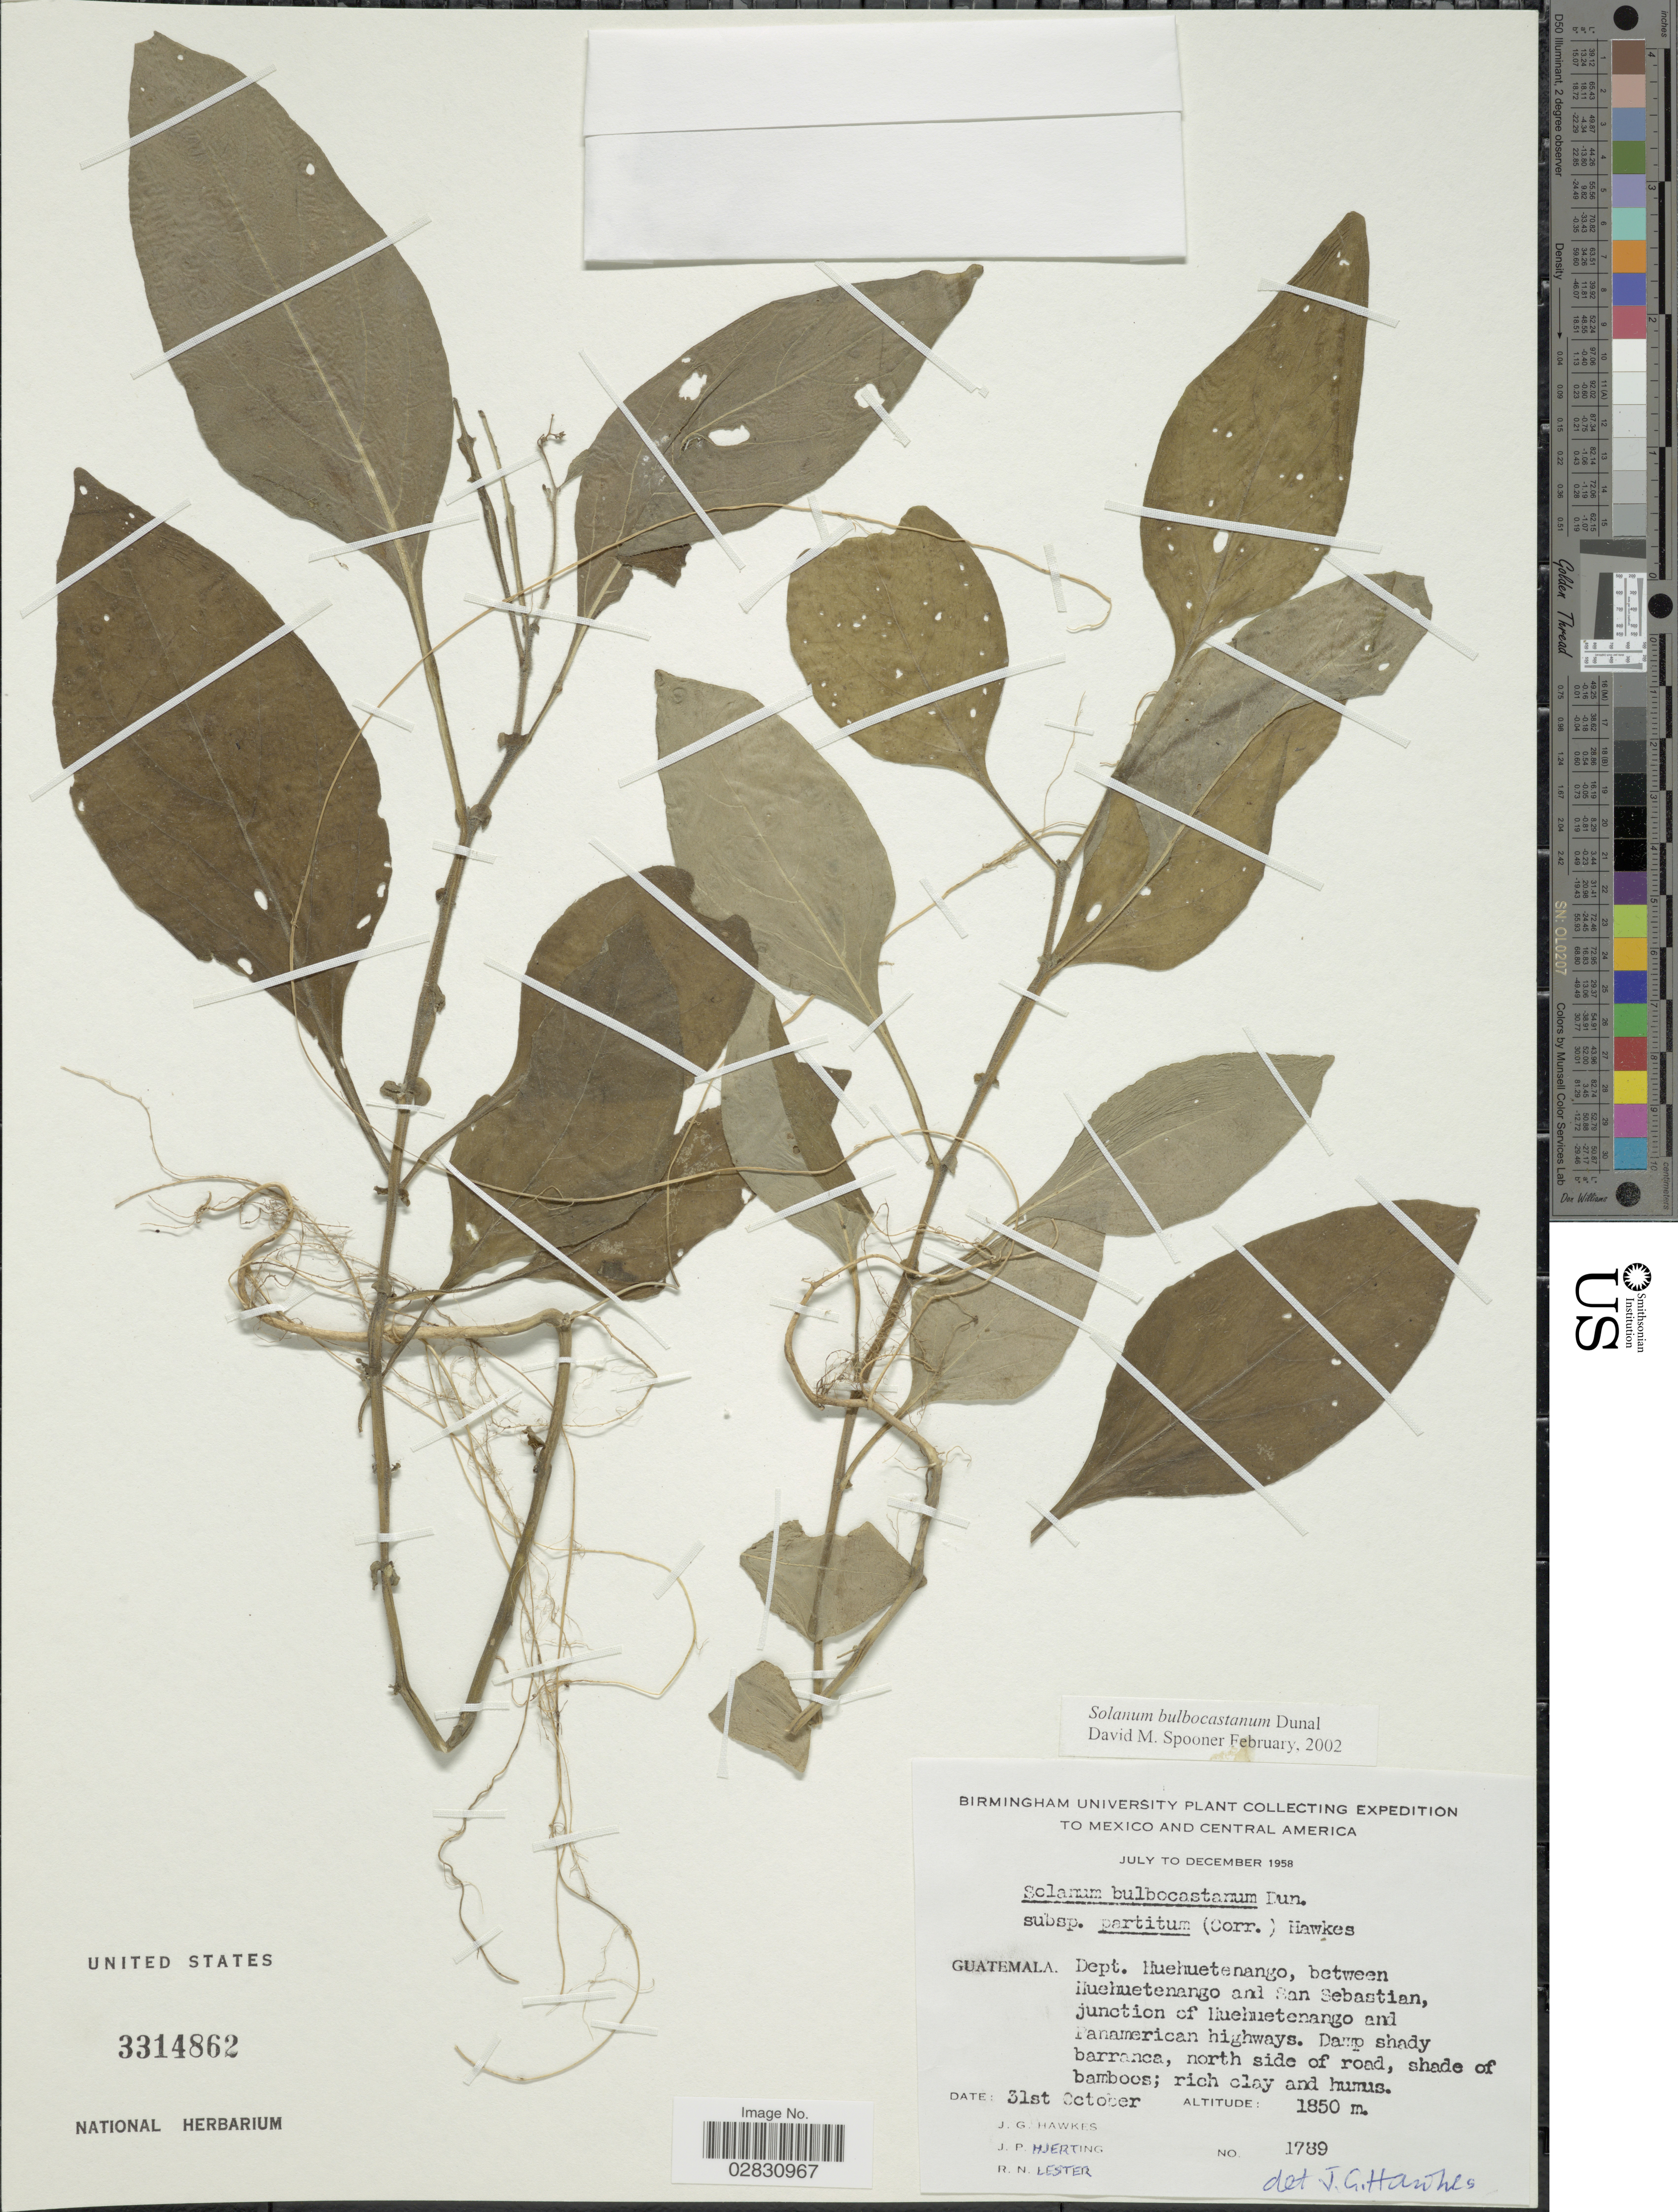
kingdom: Plantae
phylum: Tracheophyta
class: Magnoliopsida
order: Solanales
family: Solanaceae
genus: Solanum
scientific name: Solanum bulbocastanum subsp. partitum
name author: (Correll) Hawkes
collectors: J. Hawkes, J. P. Hjerting & R. Lester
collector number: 1789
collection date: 1958-10-31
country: Guatemala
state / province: Huehuetenango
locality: Dept. Huehuetenango, between Huehuetenango and San Sebastian, junction of Huehuetenango and Panamerican highways.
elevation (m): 1850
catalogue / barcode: US 3314862